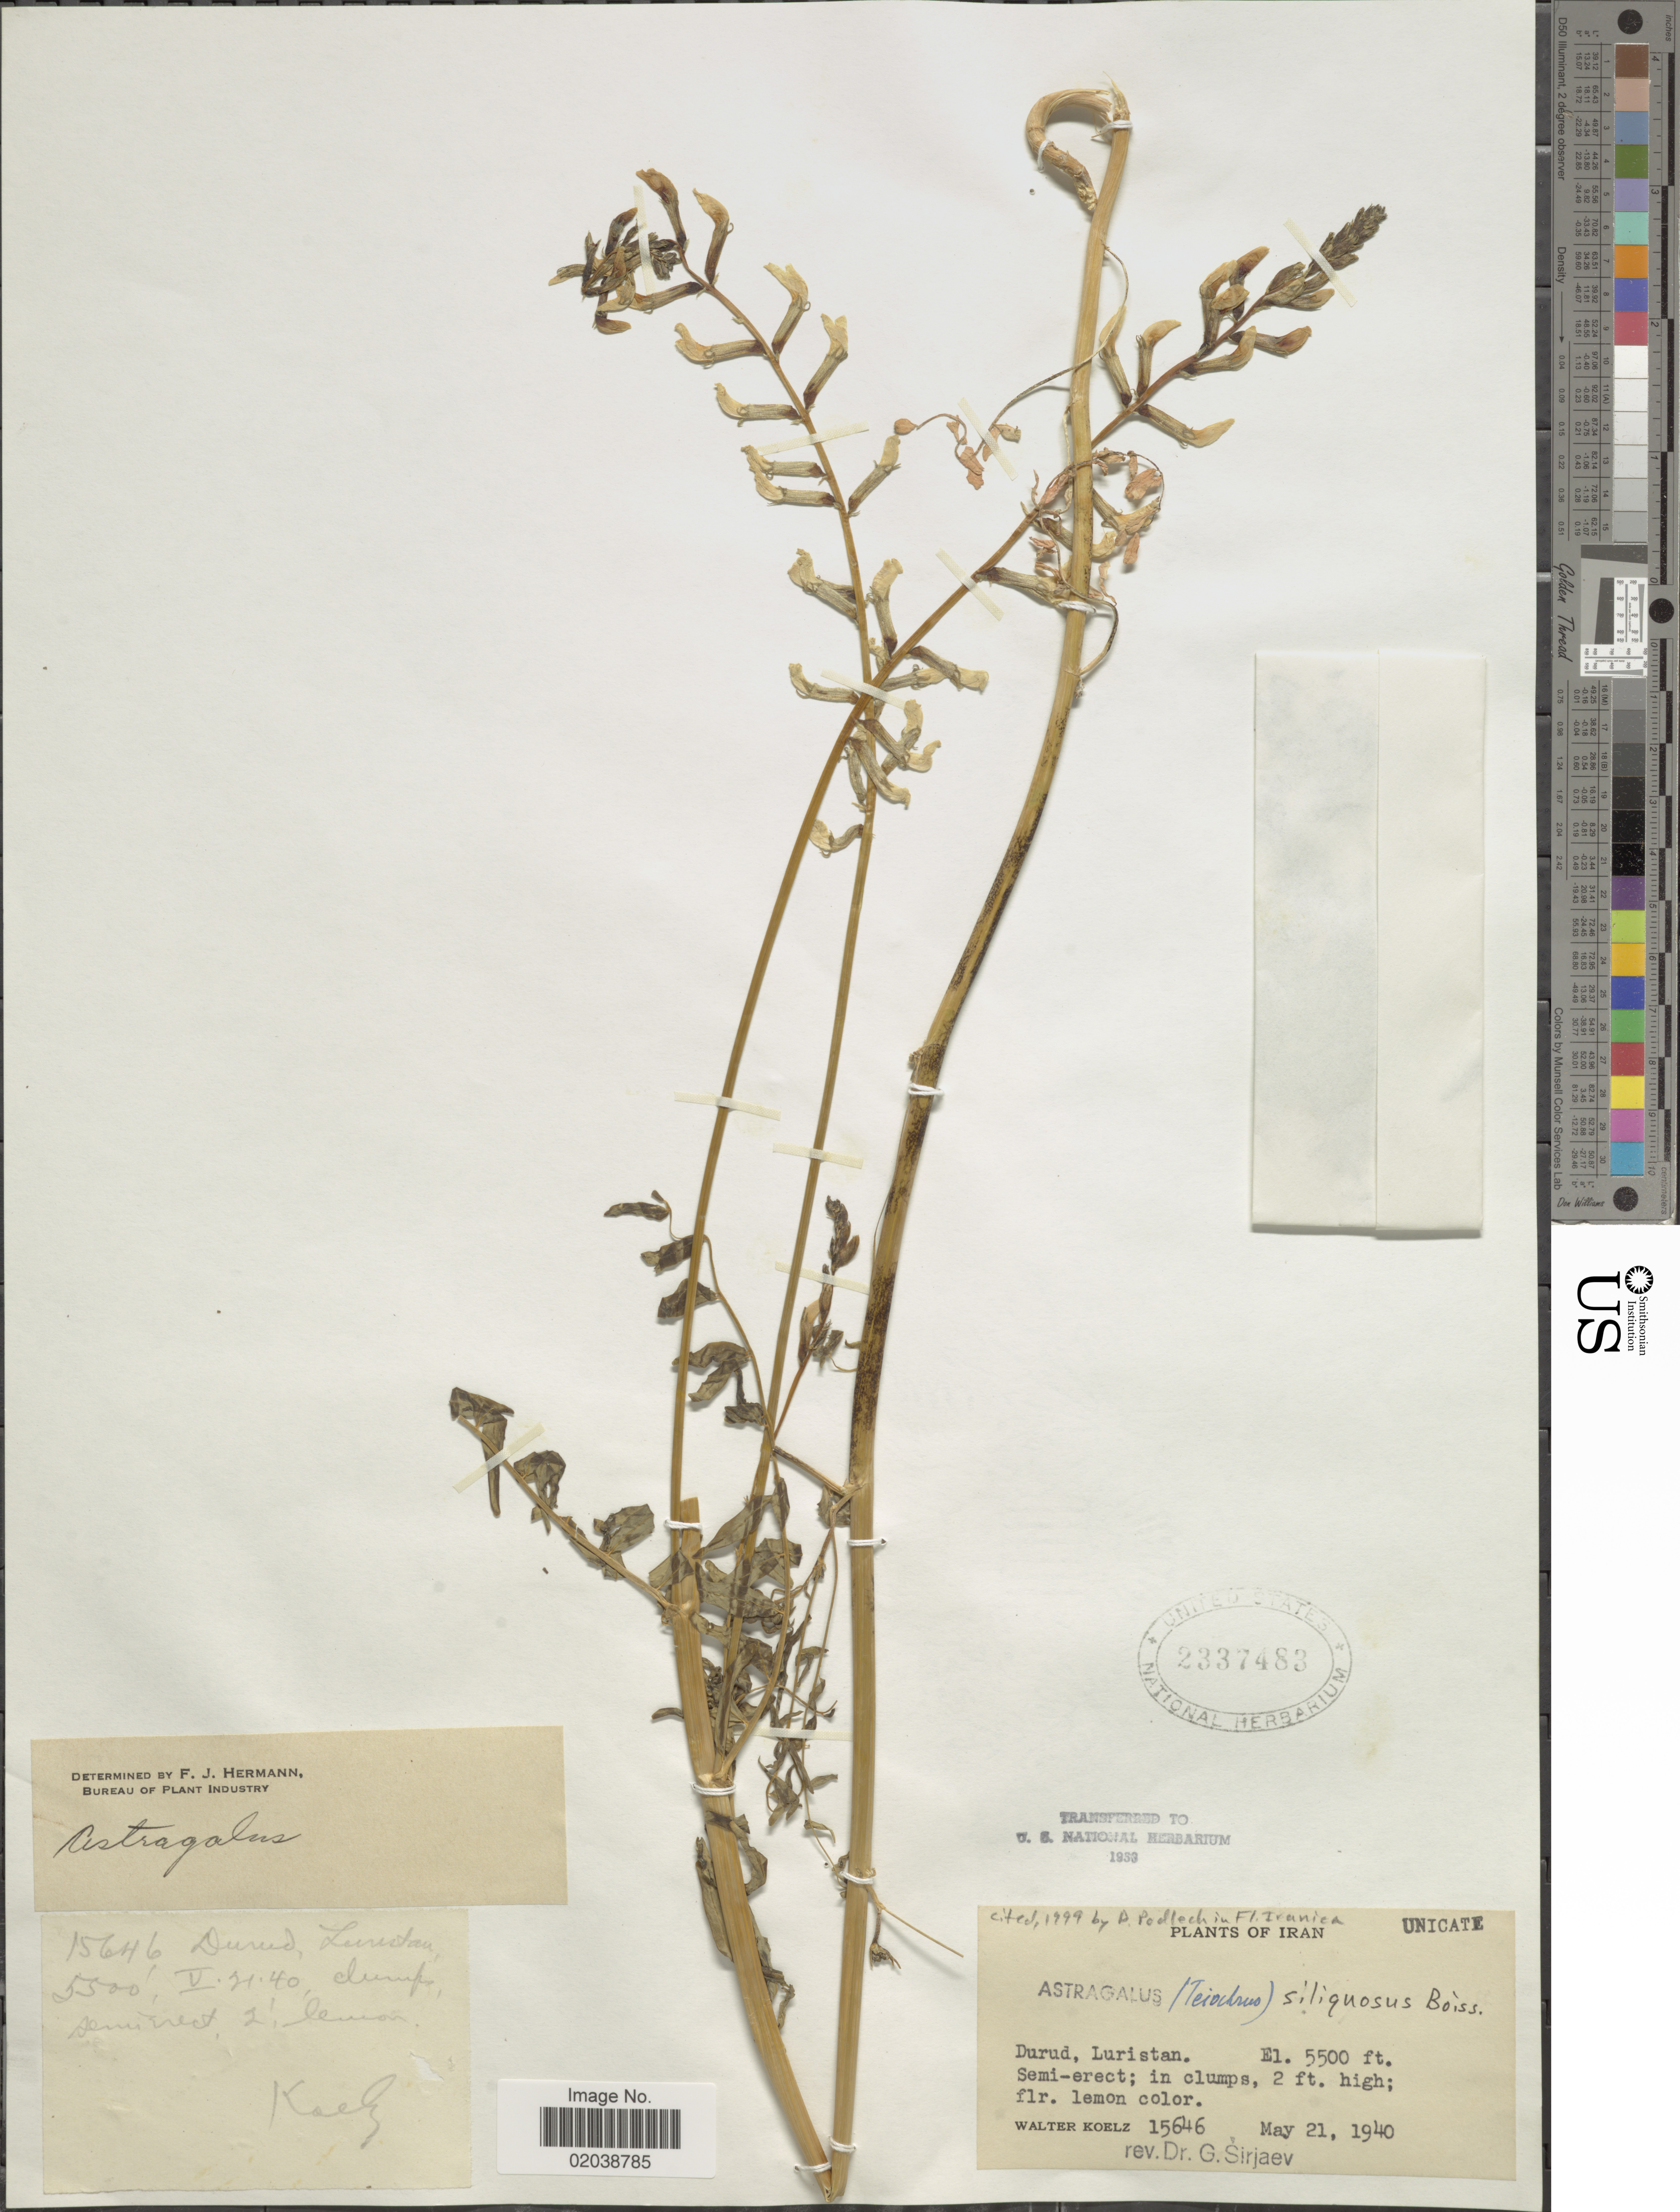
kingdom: Plantae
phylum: Tracheophyta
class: Magnoliopsida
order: Fabales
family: Fabaceae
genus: Astragalus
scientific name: Astragalus siliquosus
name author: Boiss.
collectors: W. N. Koelz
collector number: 15646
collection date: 1940-05-21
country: Iran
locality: Durud, Luristan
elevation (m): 1676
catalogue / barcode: US 2337483